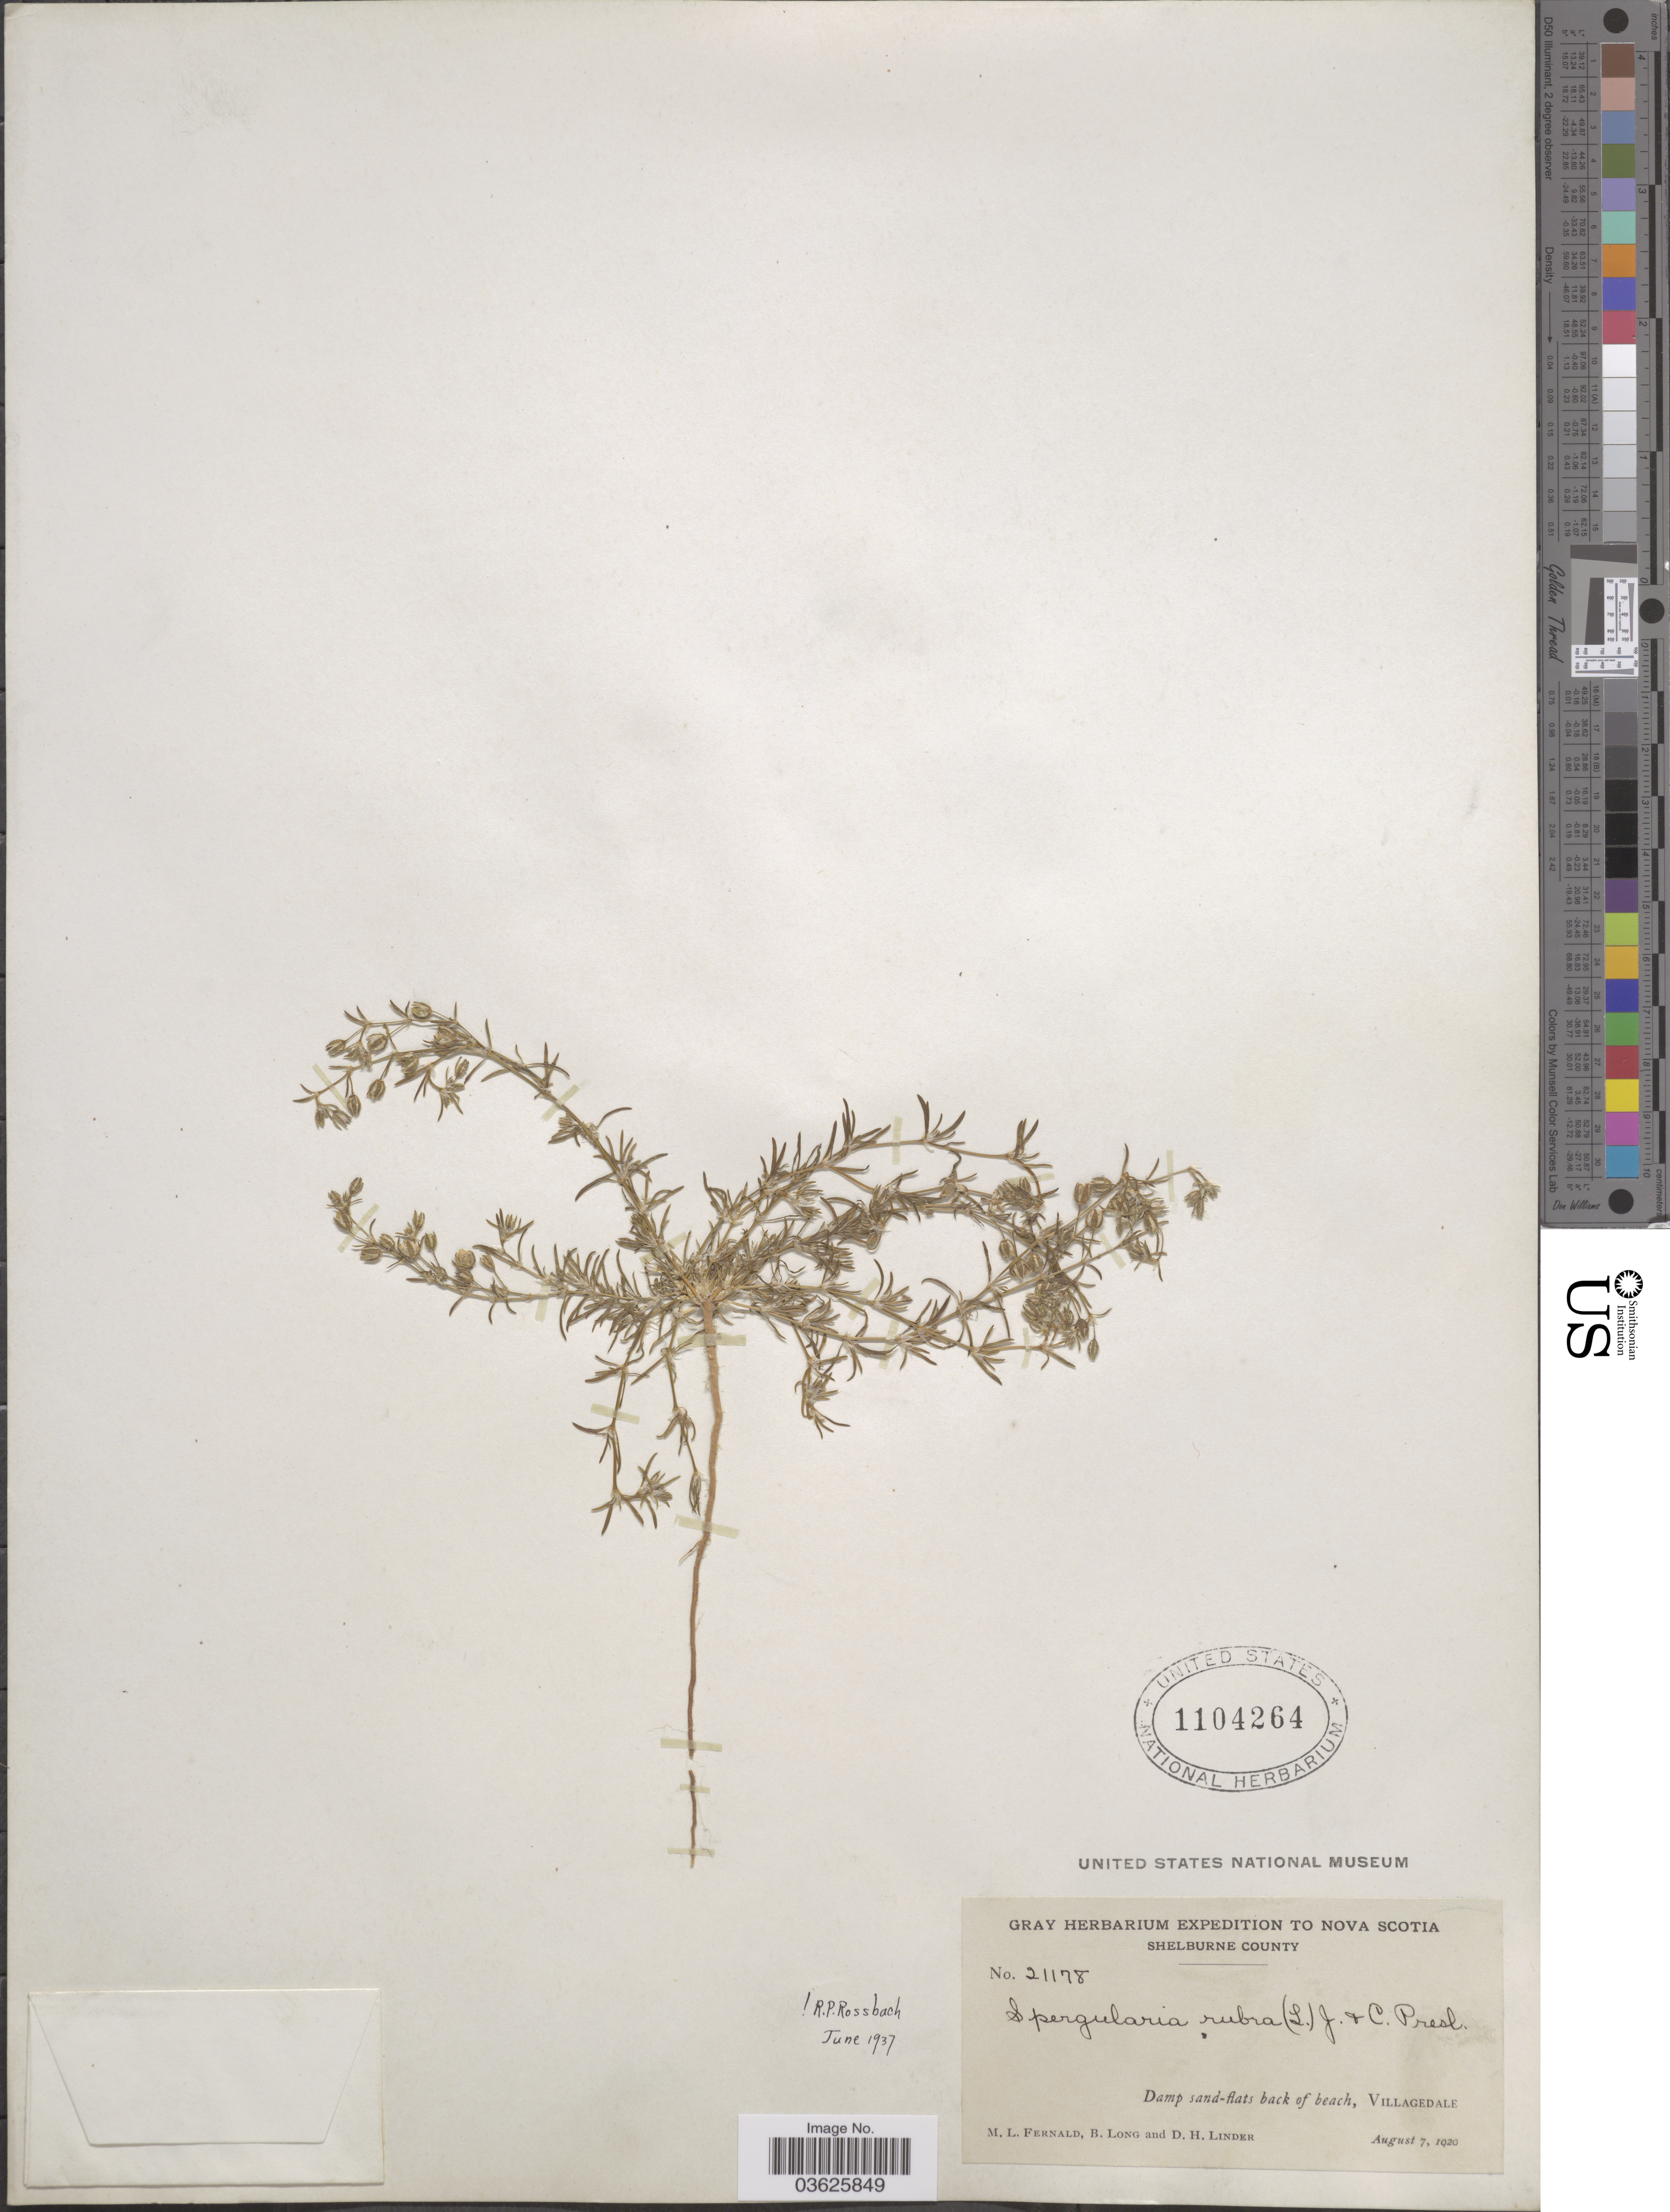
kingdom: Plantae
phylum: Tracheophyta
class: Magnoliopsida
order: Caryophyllales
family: Caryophyllaceae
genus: Spergularia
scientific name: Spergularia rubra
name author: (L.) J. Presl & C. Presl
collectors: M. L. Fernald, B. Long & D. Linder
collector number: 21178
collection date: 1920-08-07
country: Canada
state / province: Nova Scotia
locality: Shelburne County. Damp sand-flats back of beach, Villagedale.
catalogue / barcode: US 1104264